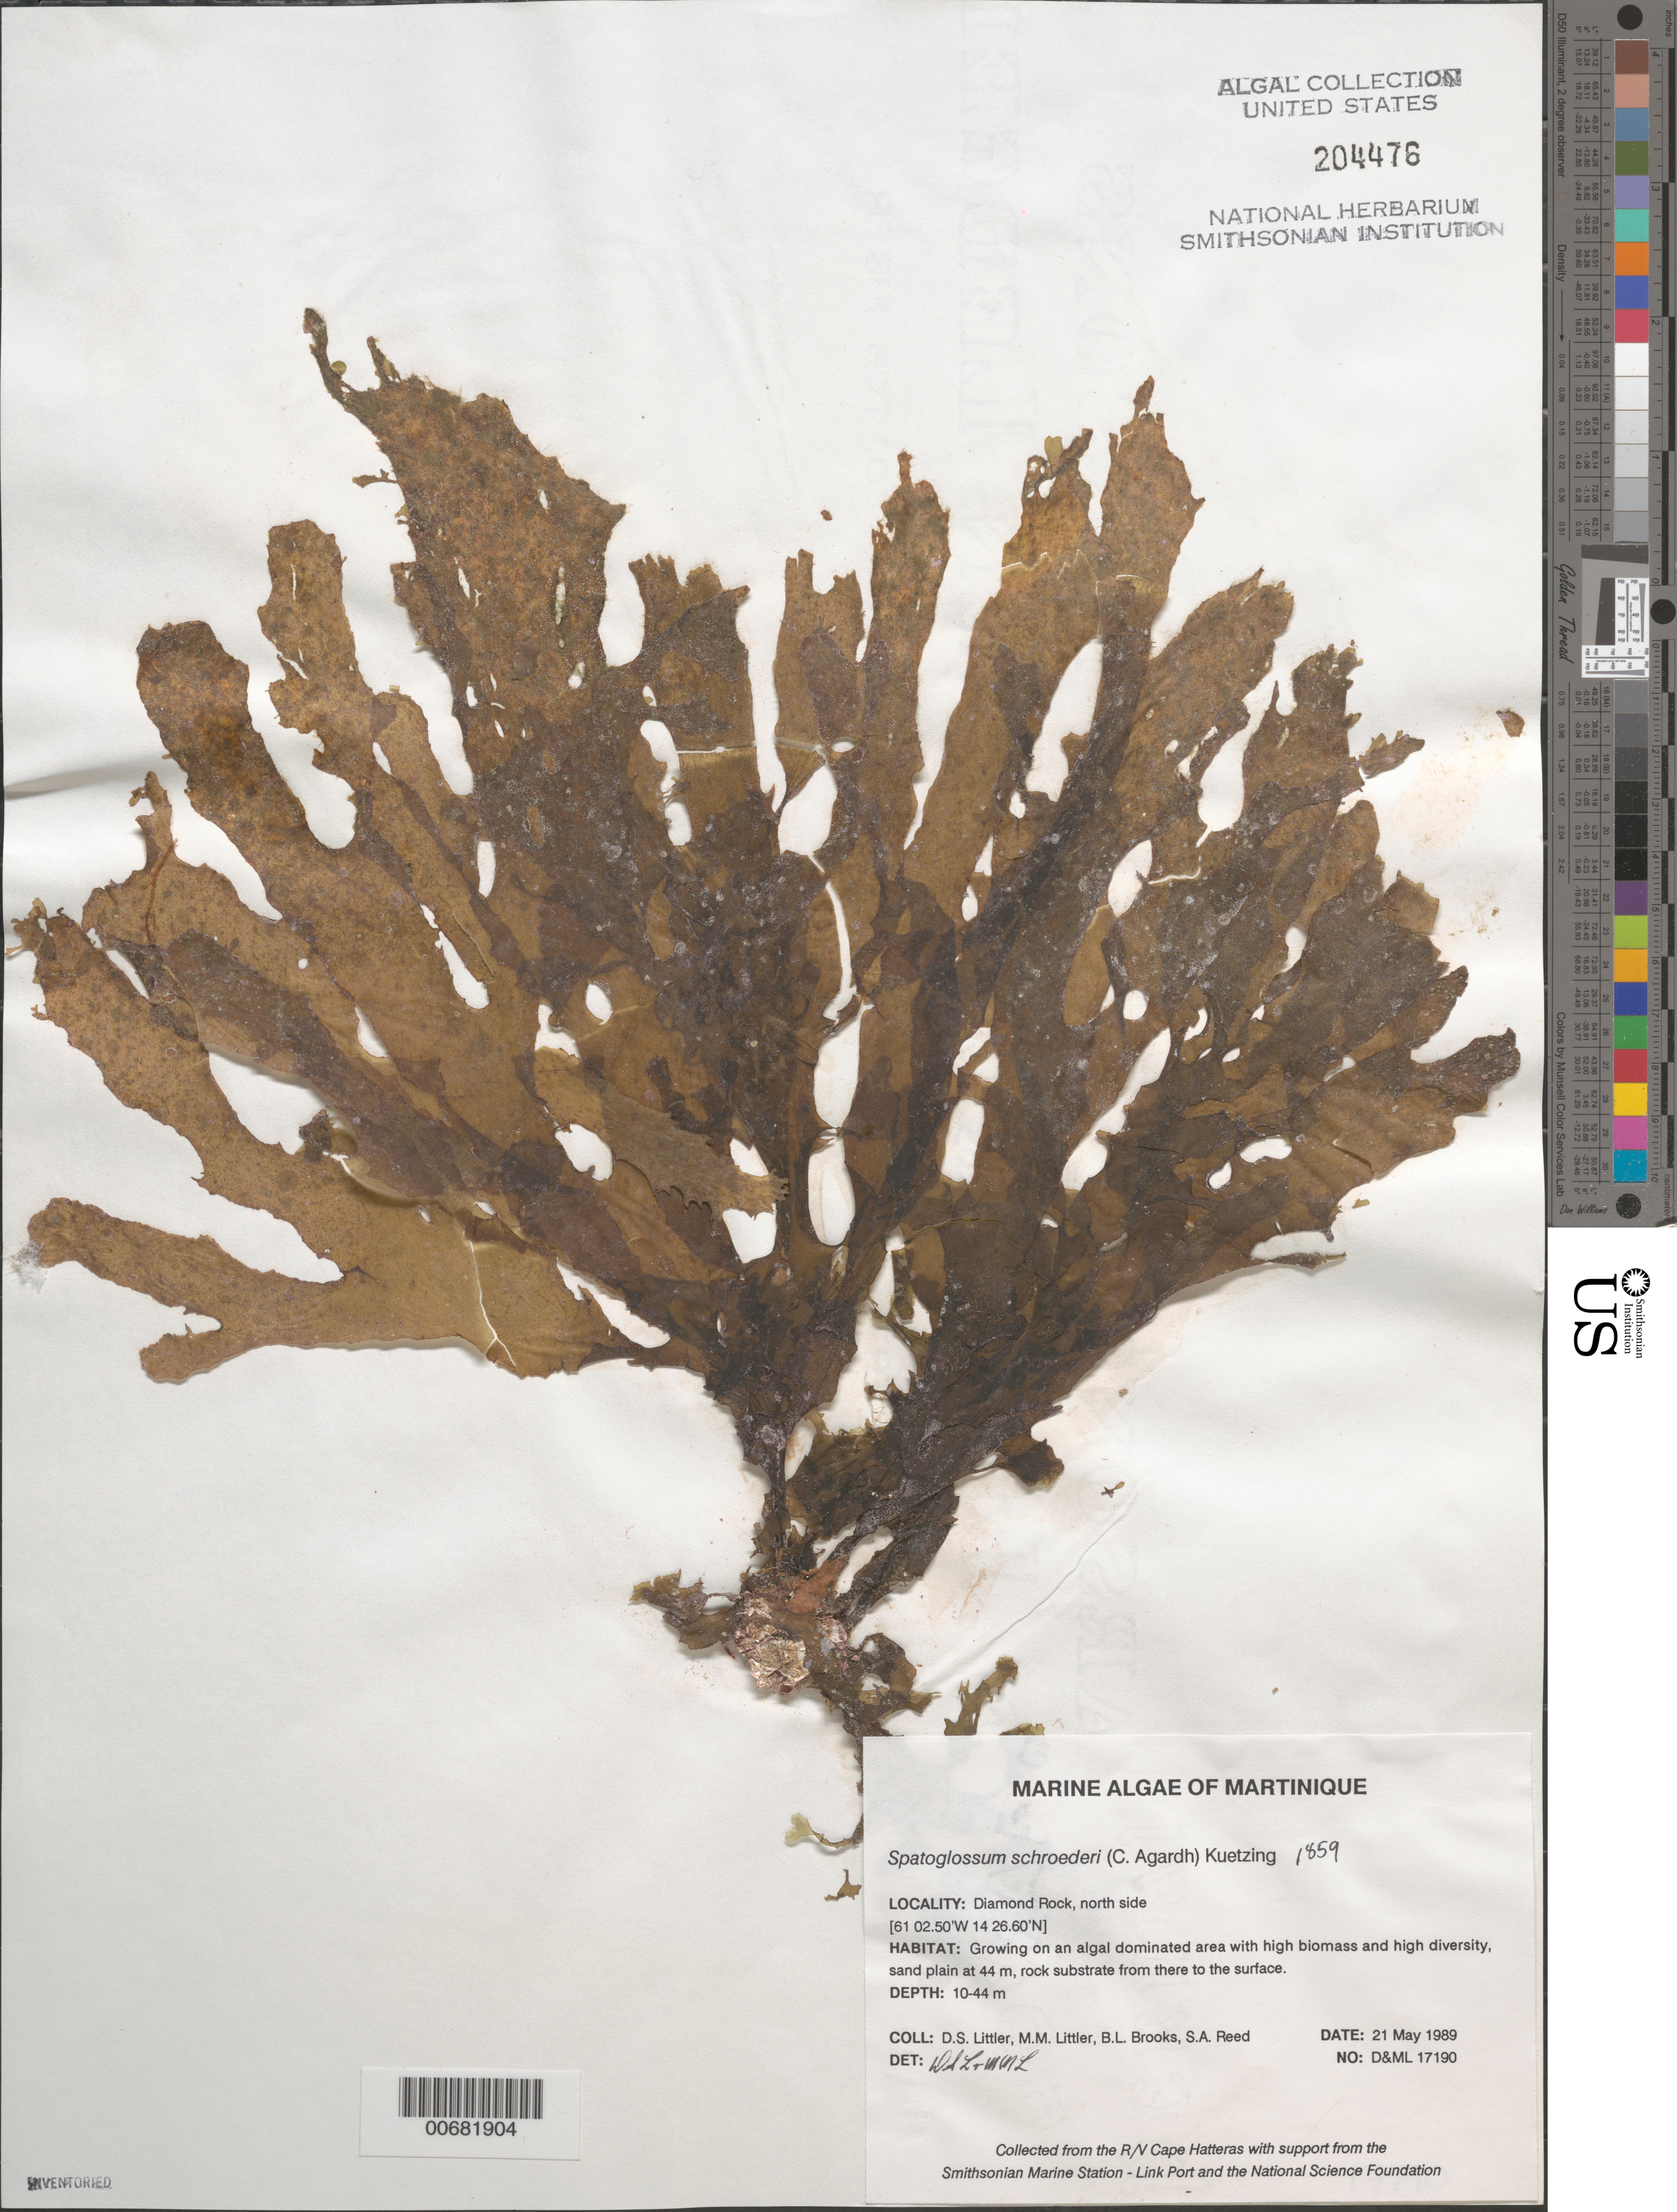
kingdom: Chromista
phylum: Ochrophyta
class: Phaeophyceae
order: Dictyotales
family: Dictyotaceae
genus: Spatoglossum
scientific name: Spatoglossum schroederi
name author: (C. Agardh) Kütz.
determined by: Littler, D. S.; Littler, M. M.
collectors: D. S. Littler, M. M. Littler, B. Brooks & S. Reed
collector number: D&ML 17190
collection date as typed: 21 May 1989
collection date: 1989-05-21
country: Martinique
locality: Diamond Rock, north side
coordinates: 14 26.60' N, 61 02.50' W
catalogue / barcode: US 204476